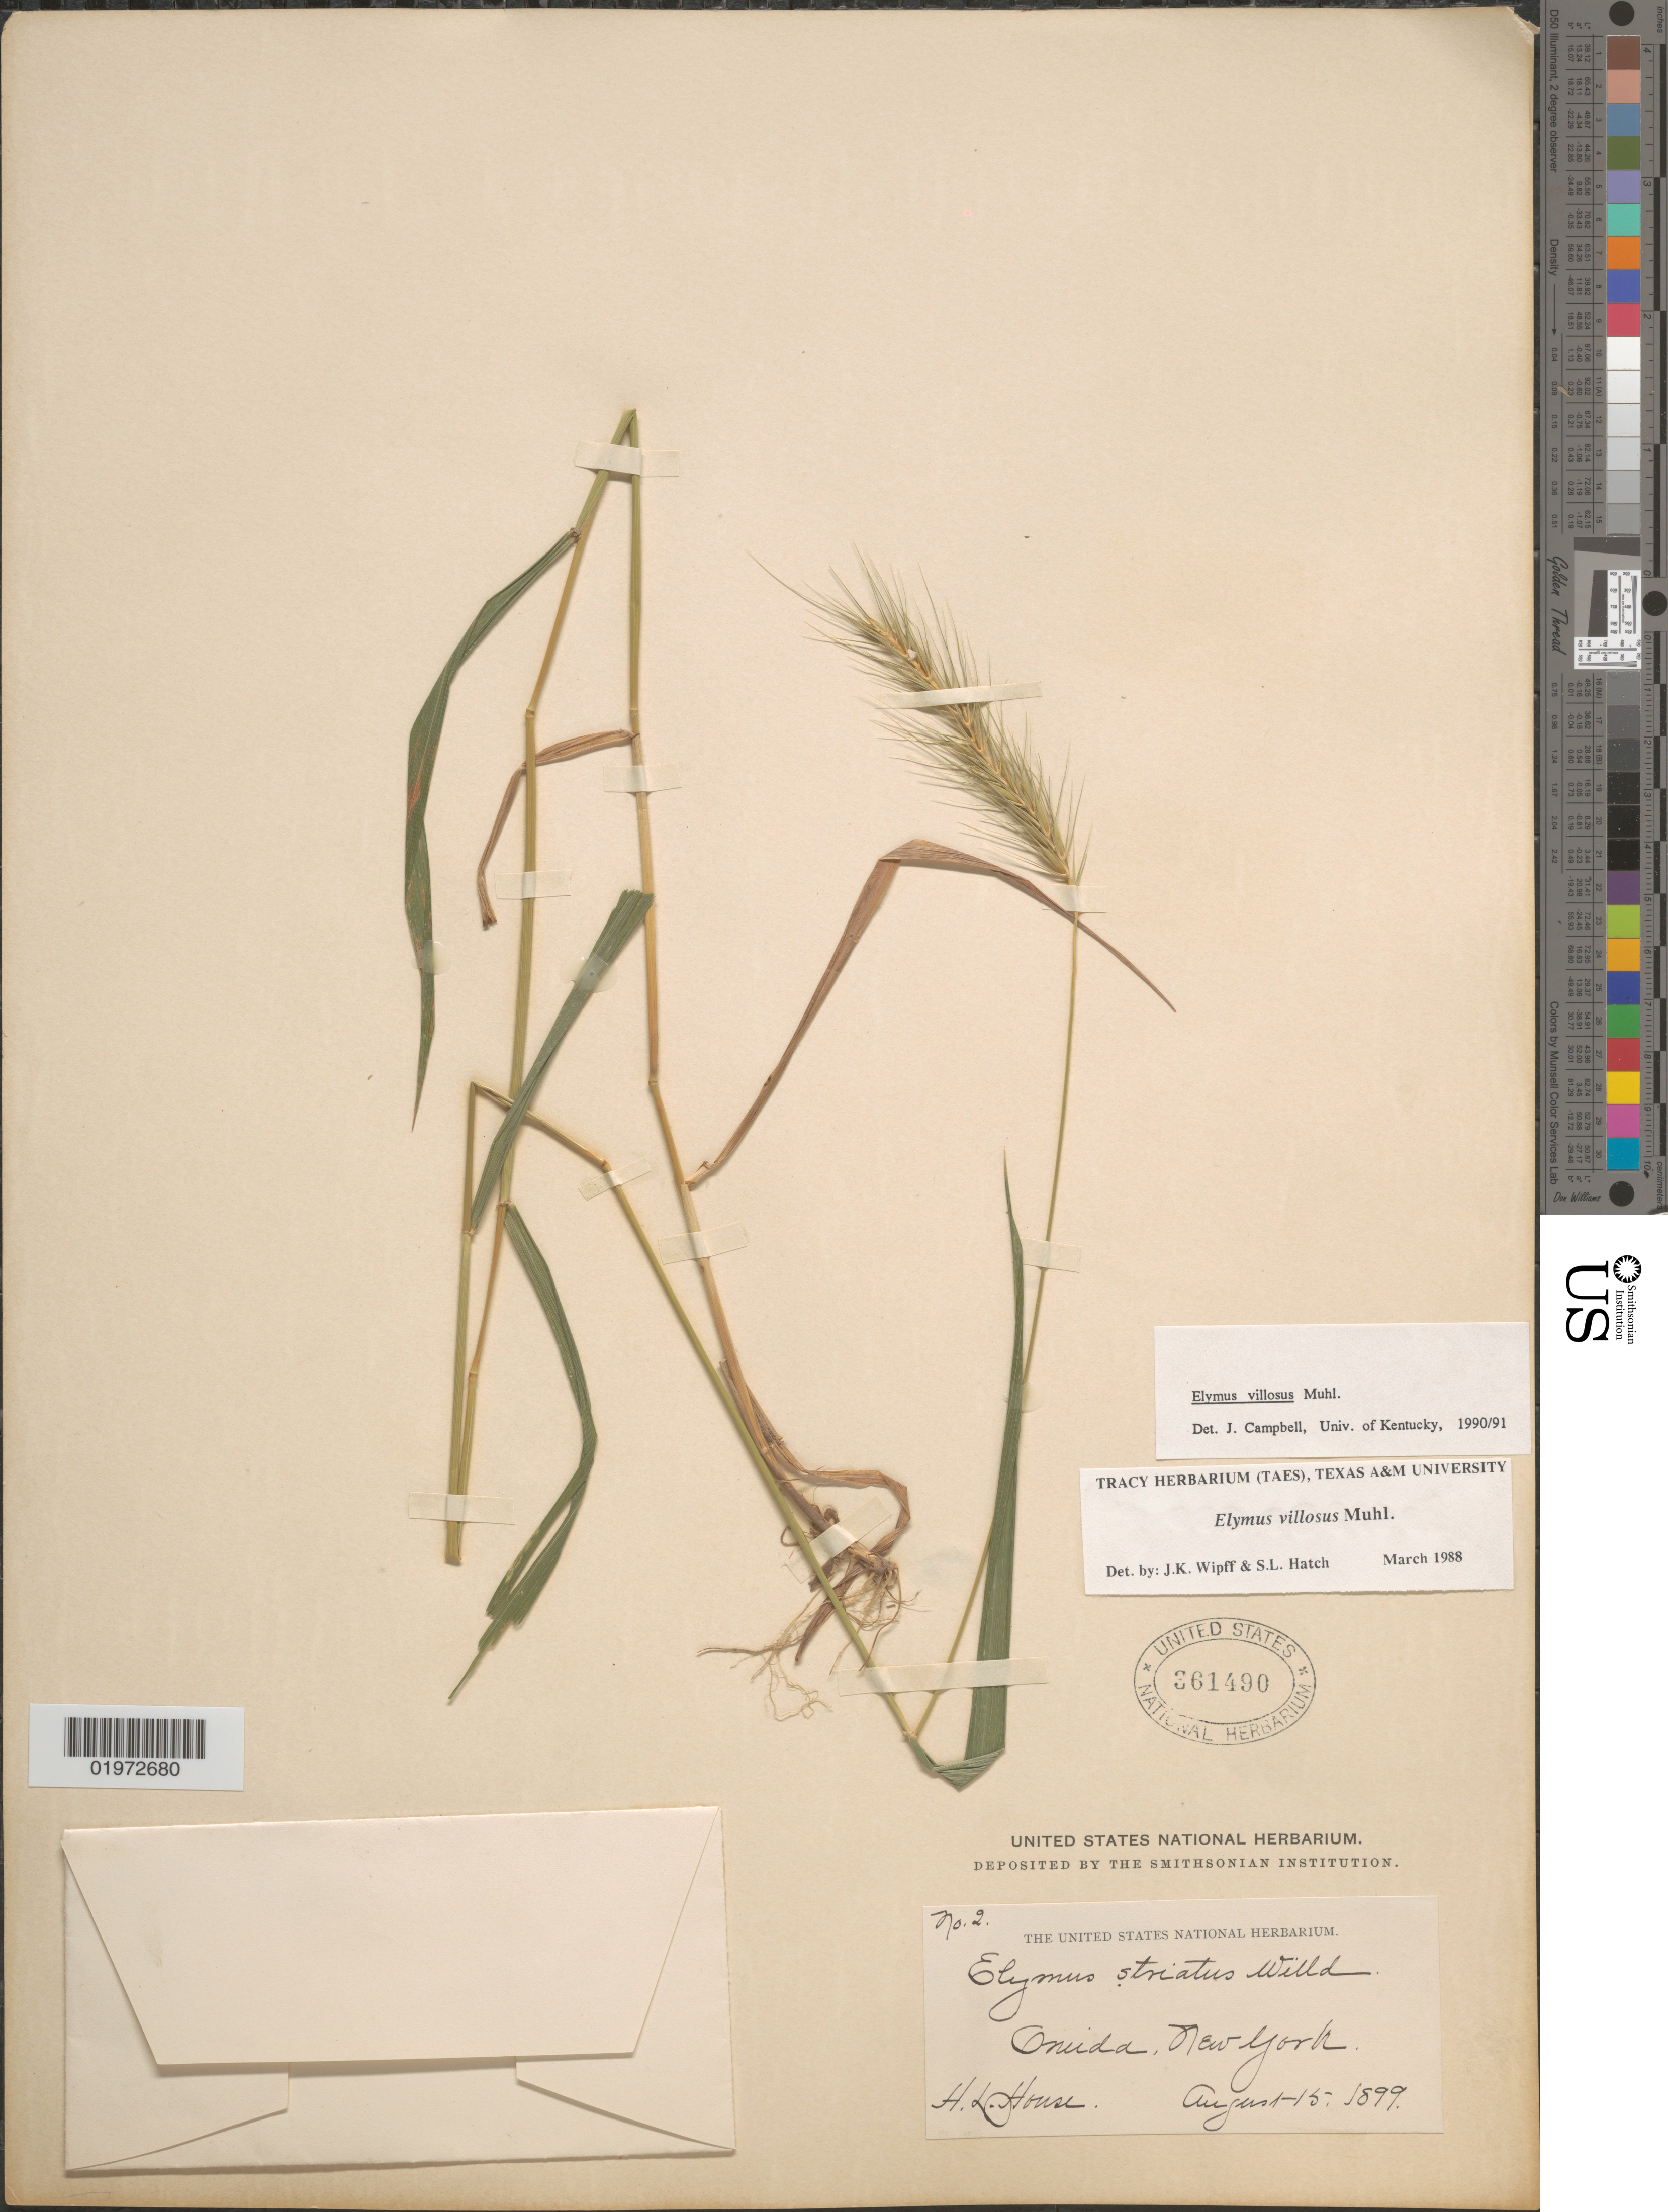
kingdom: Plantae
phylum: Tracheophyta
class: Liliopsida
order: Poales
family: Poaceae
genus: Elymus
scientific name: Elymus villosus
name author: Muhl. ex Willd.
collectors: H. D. House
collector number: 2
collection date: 1899-08-15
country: United States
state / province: New York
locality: Oneida.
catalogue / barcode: US 361490